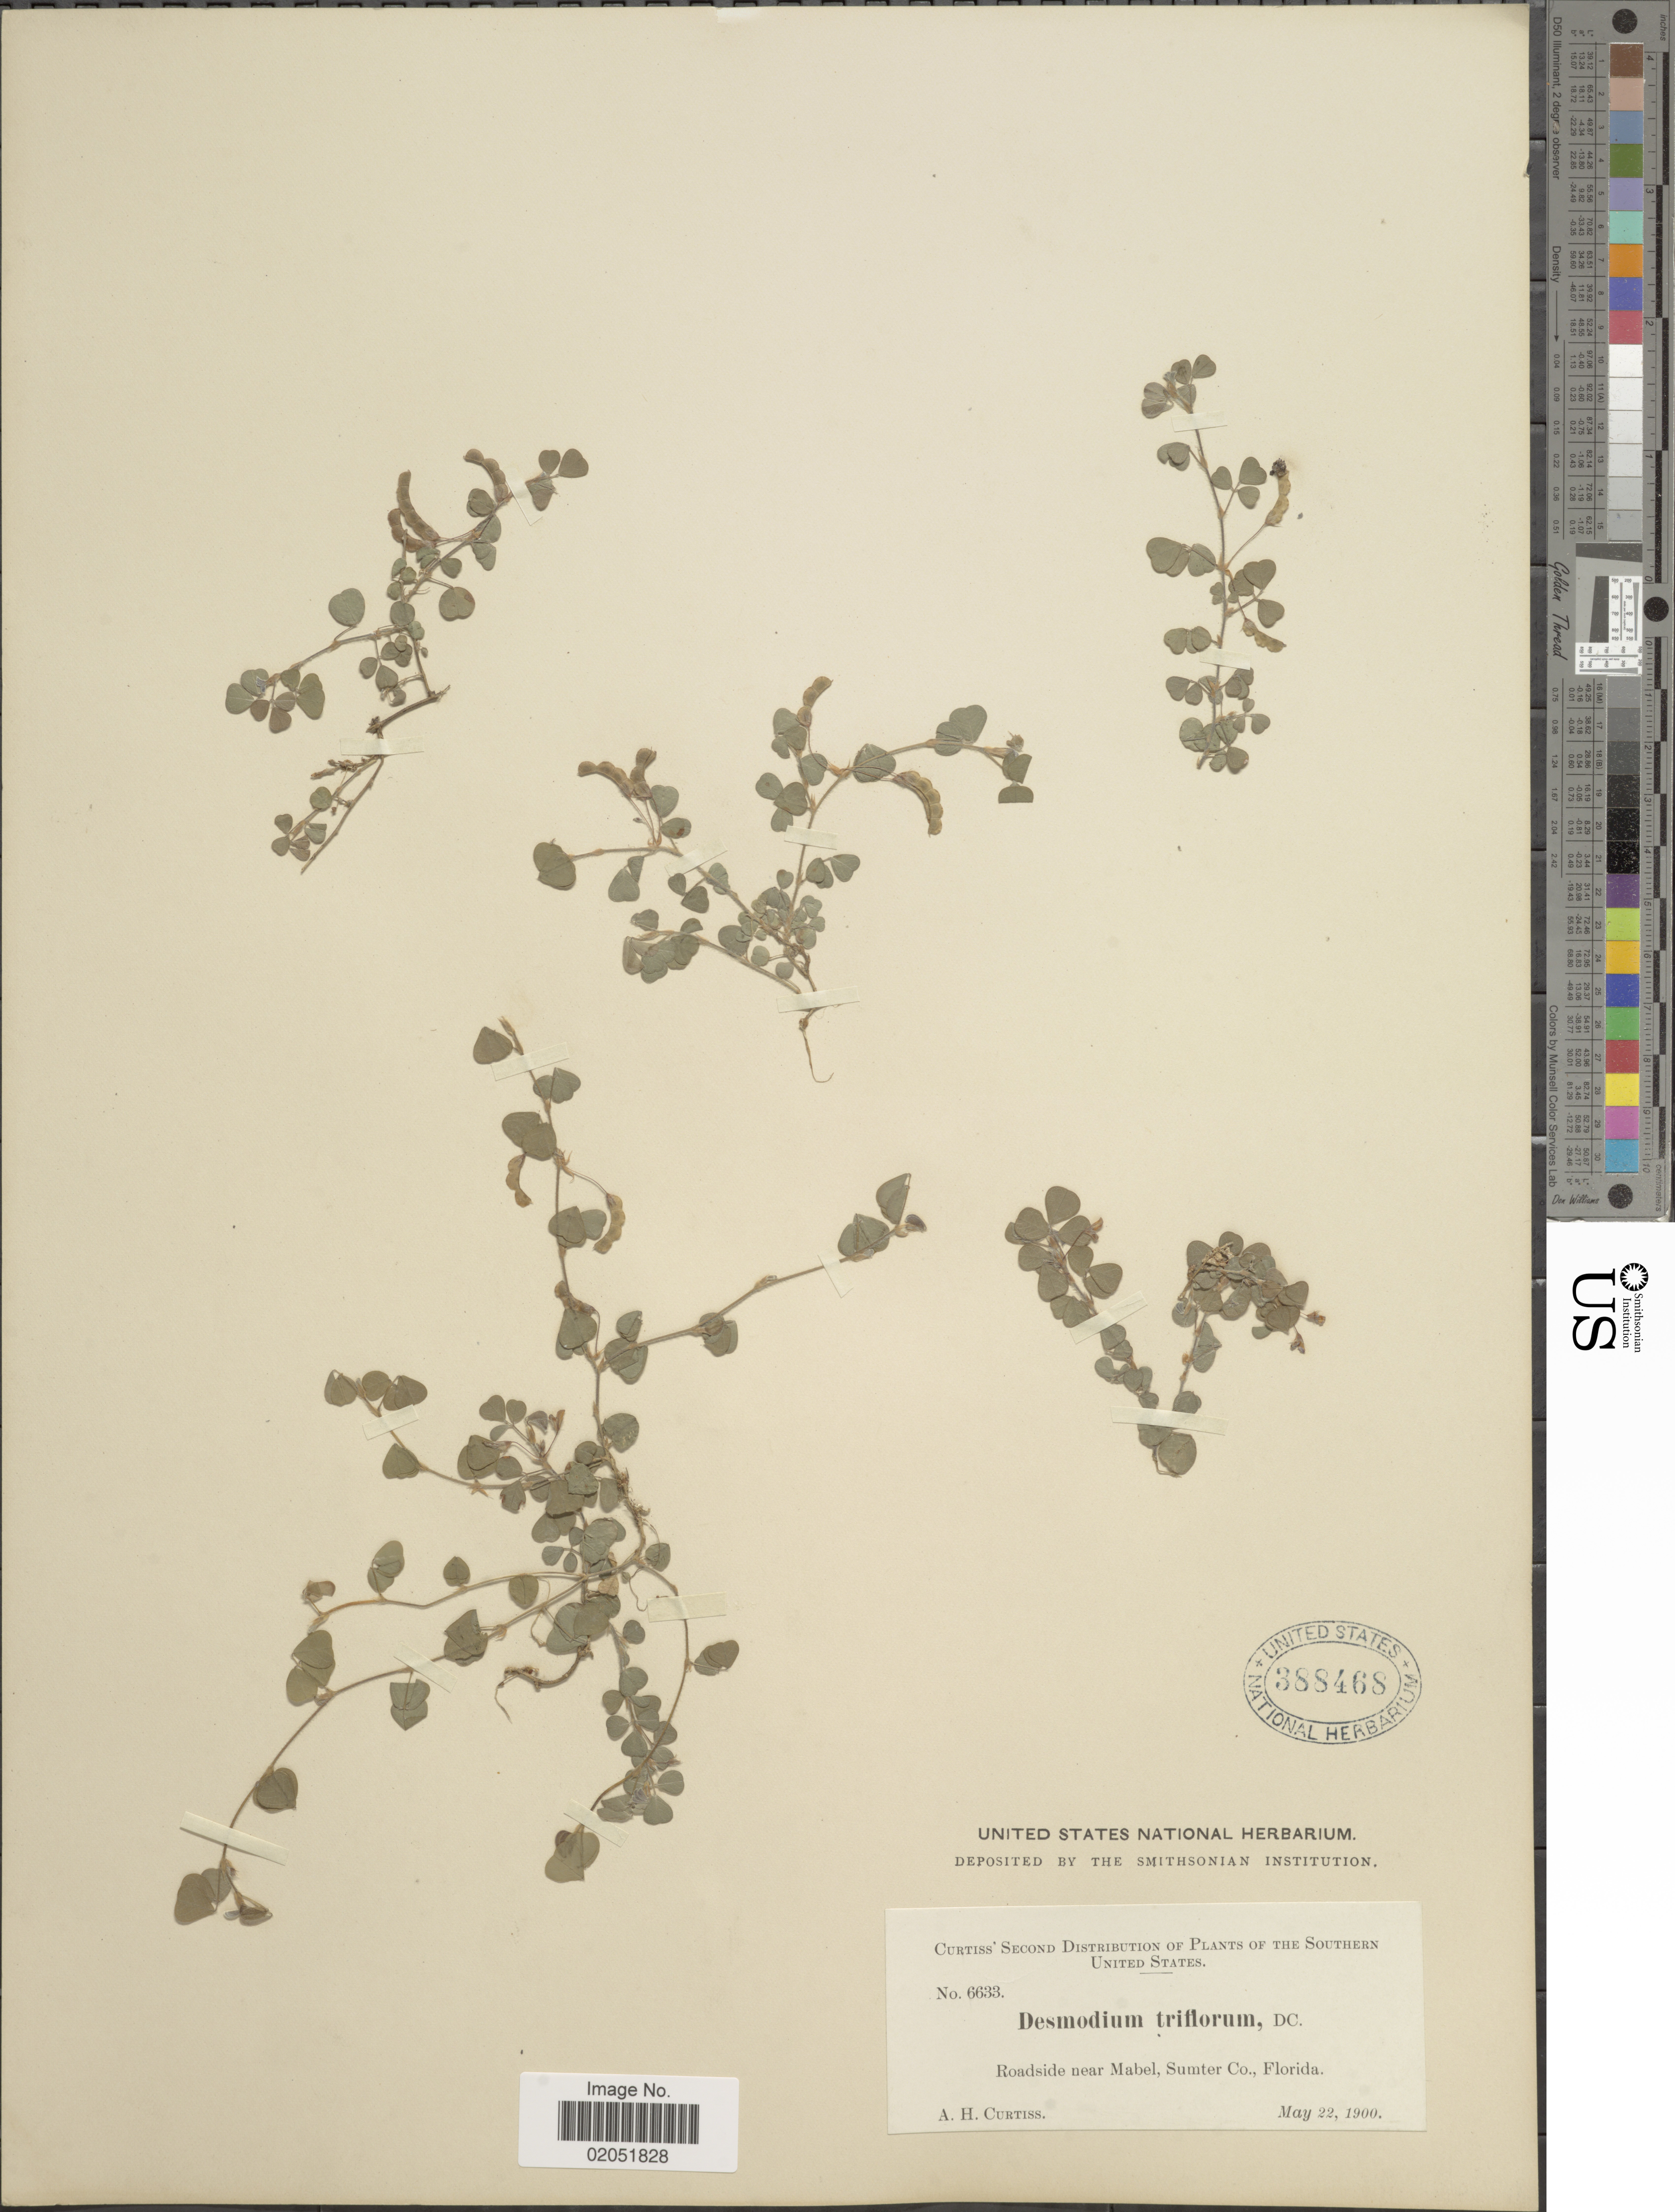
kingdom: Plantae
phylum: Tracheophyta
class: Magnoliopsida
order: Fabales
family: Fabaceae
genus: Grona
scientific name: Grona triflora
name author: (L.) H. Ohashi & K. Ohashi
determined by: Strong, Mark T., (BOT), Smithsonian Institution - National Museum of Natural History (UNITED STATES)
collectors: A. H. Curtiss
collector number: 6633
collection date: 1900-05-22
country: United States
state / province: Florida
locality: Roadside near Mabel, Sumter Co., Florida.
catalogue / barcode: US 388468